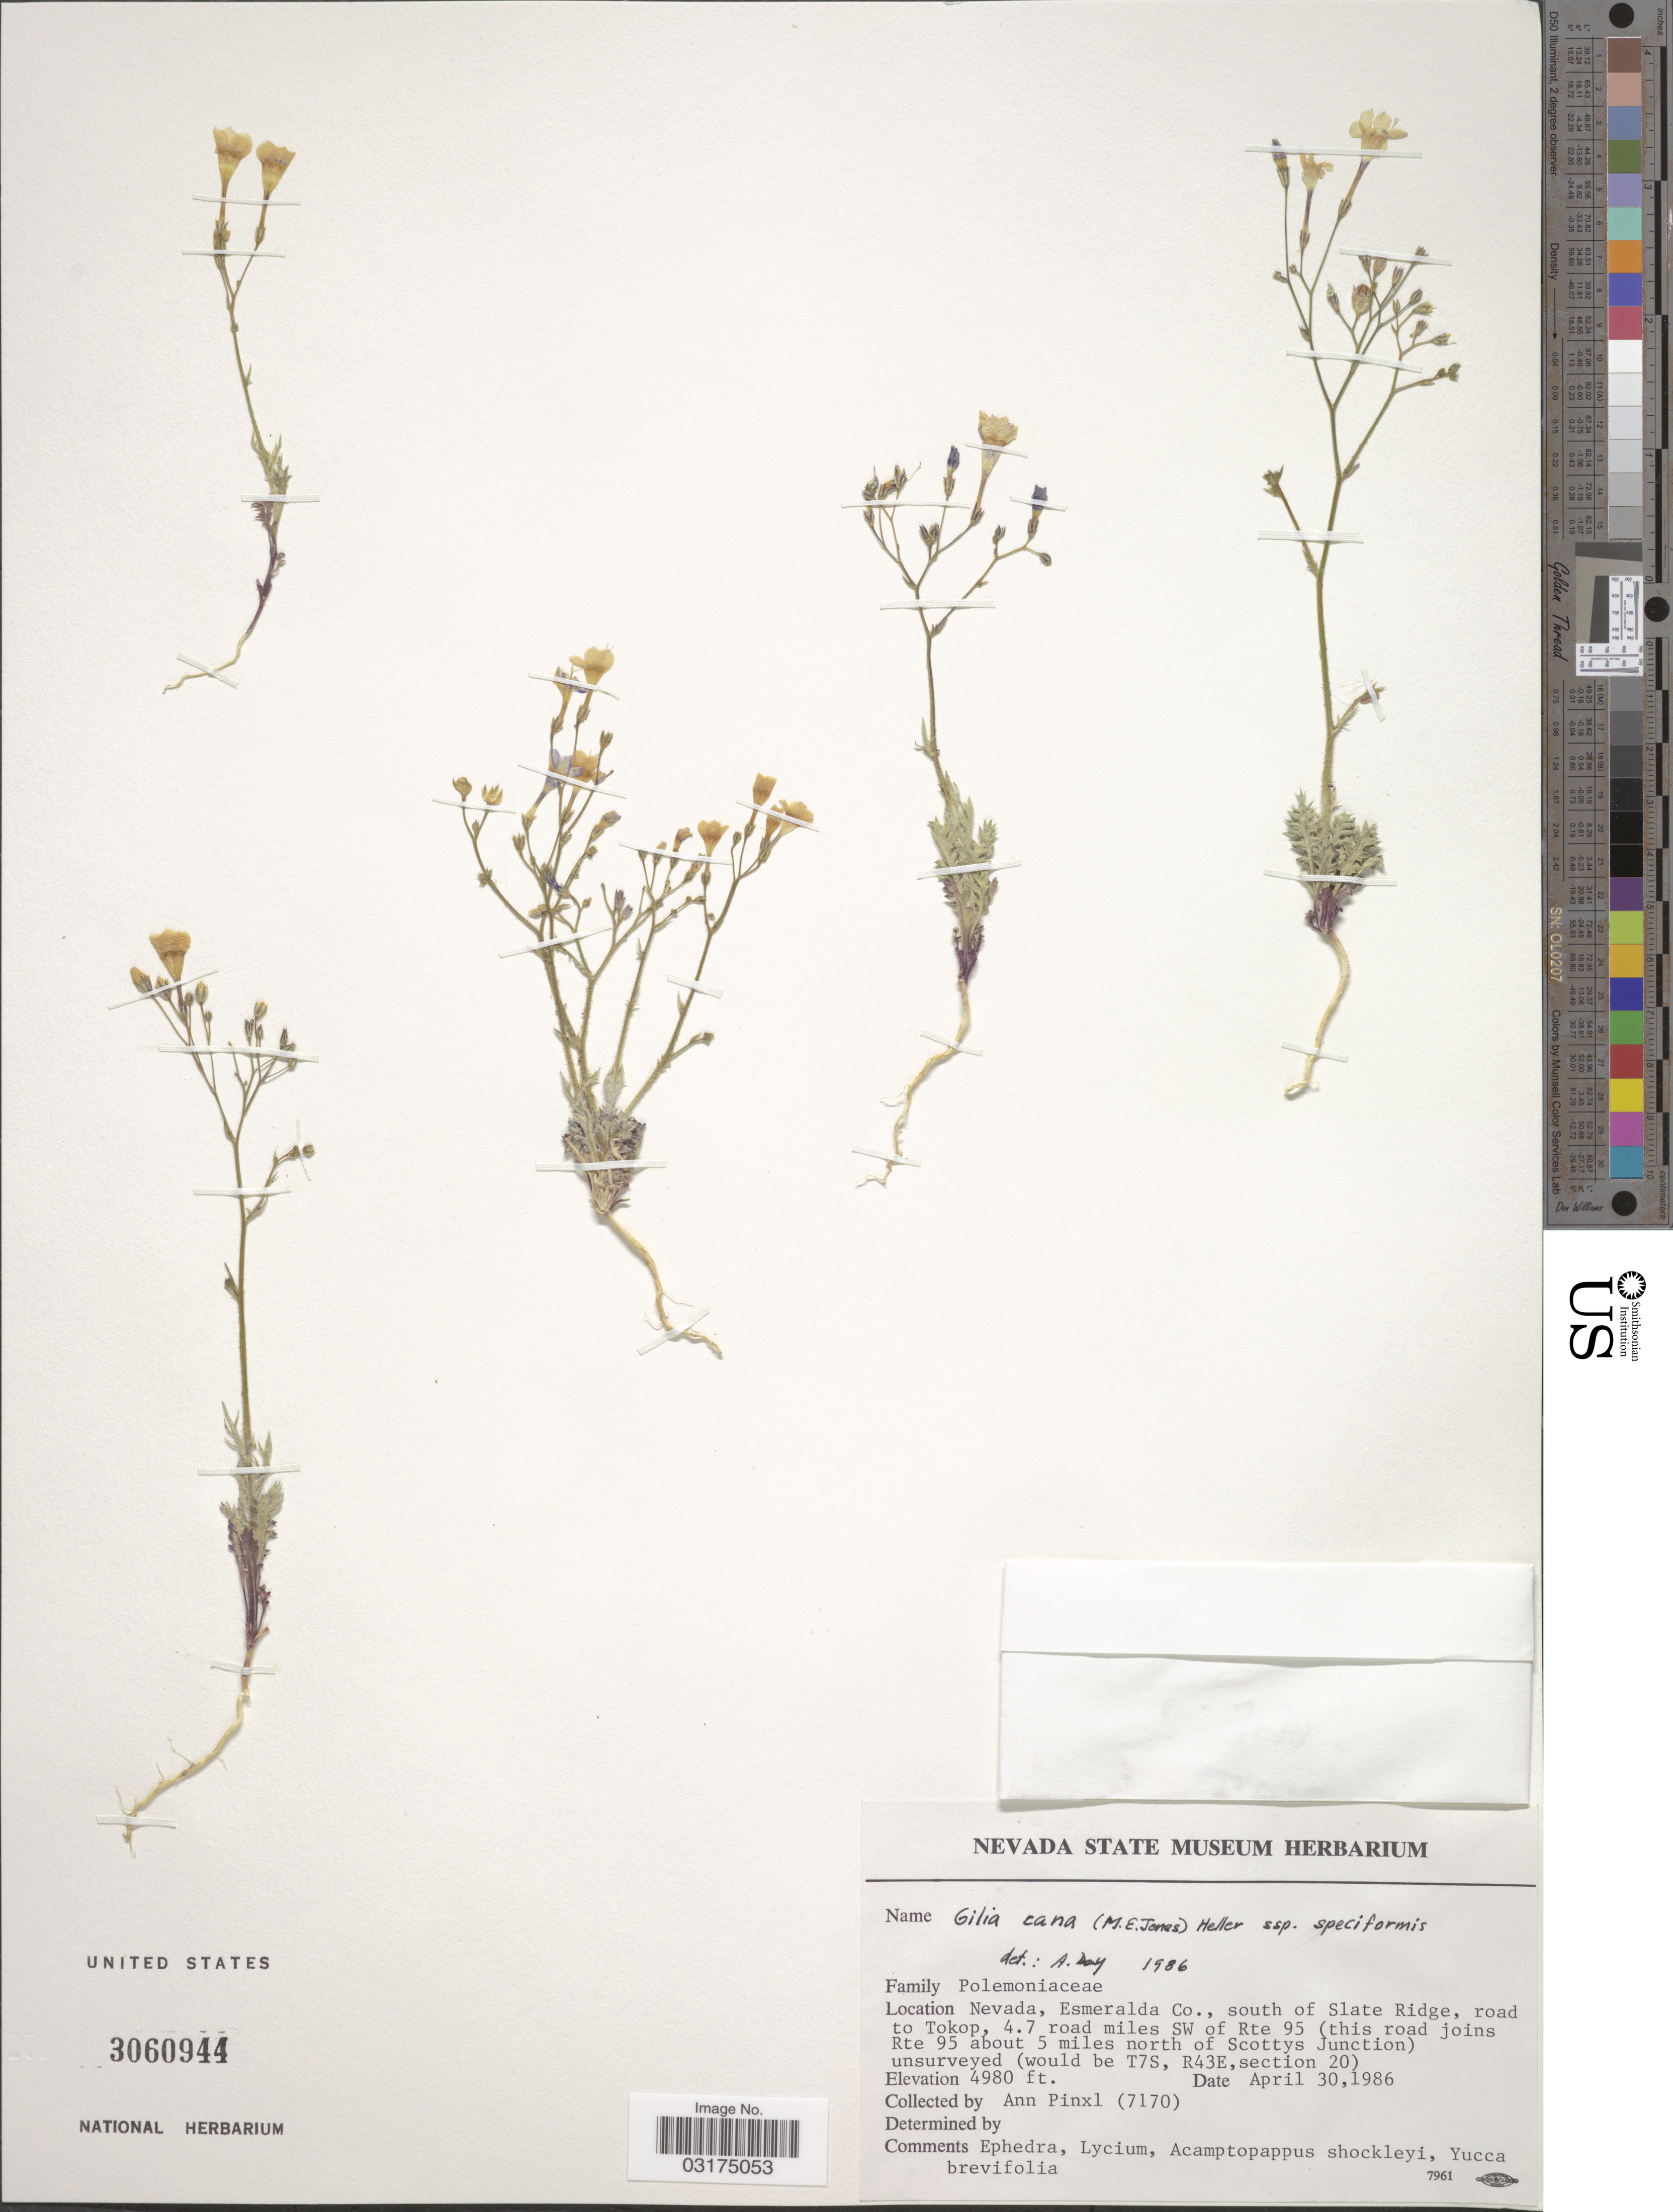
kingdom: Plantae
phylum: Tracheophyta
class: Magnoliopsida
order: Ericales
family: Polemoniaceae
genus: Gilia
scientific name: Gilia cana subsp. speciformis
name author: A.D. Grant & V.E. Grant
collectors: A. Pinzl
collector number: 7170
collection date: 1986-04-30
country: United States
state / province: Nevada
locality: Esmeralda Co., south of Slate Ridge, road to Tokop, 4.7 road miles SW of Rte 95 (this road joins Rte 95 about 5 miles north of Scottys Junction) unsurveyed (would be T7S, R43E, section 20).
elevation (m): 1518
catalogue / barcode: US 3060944